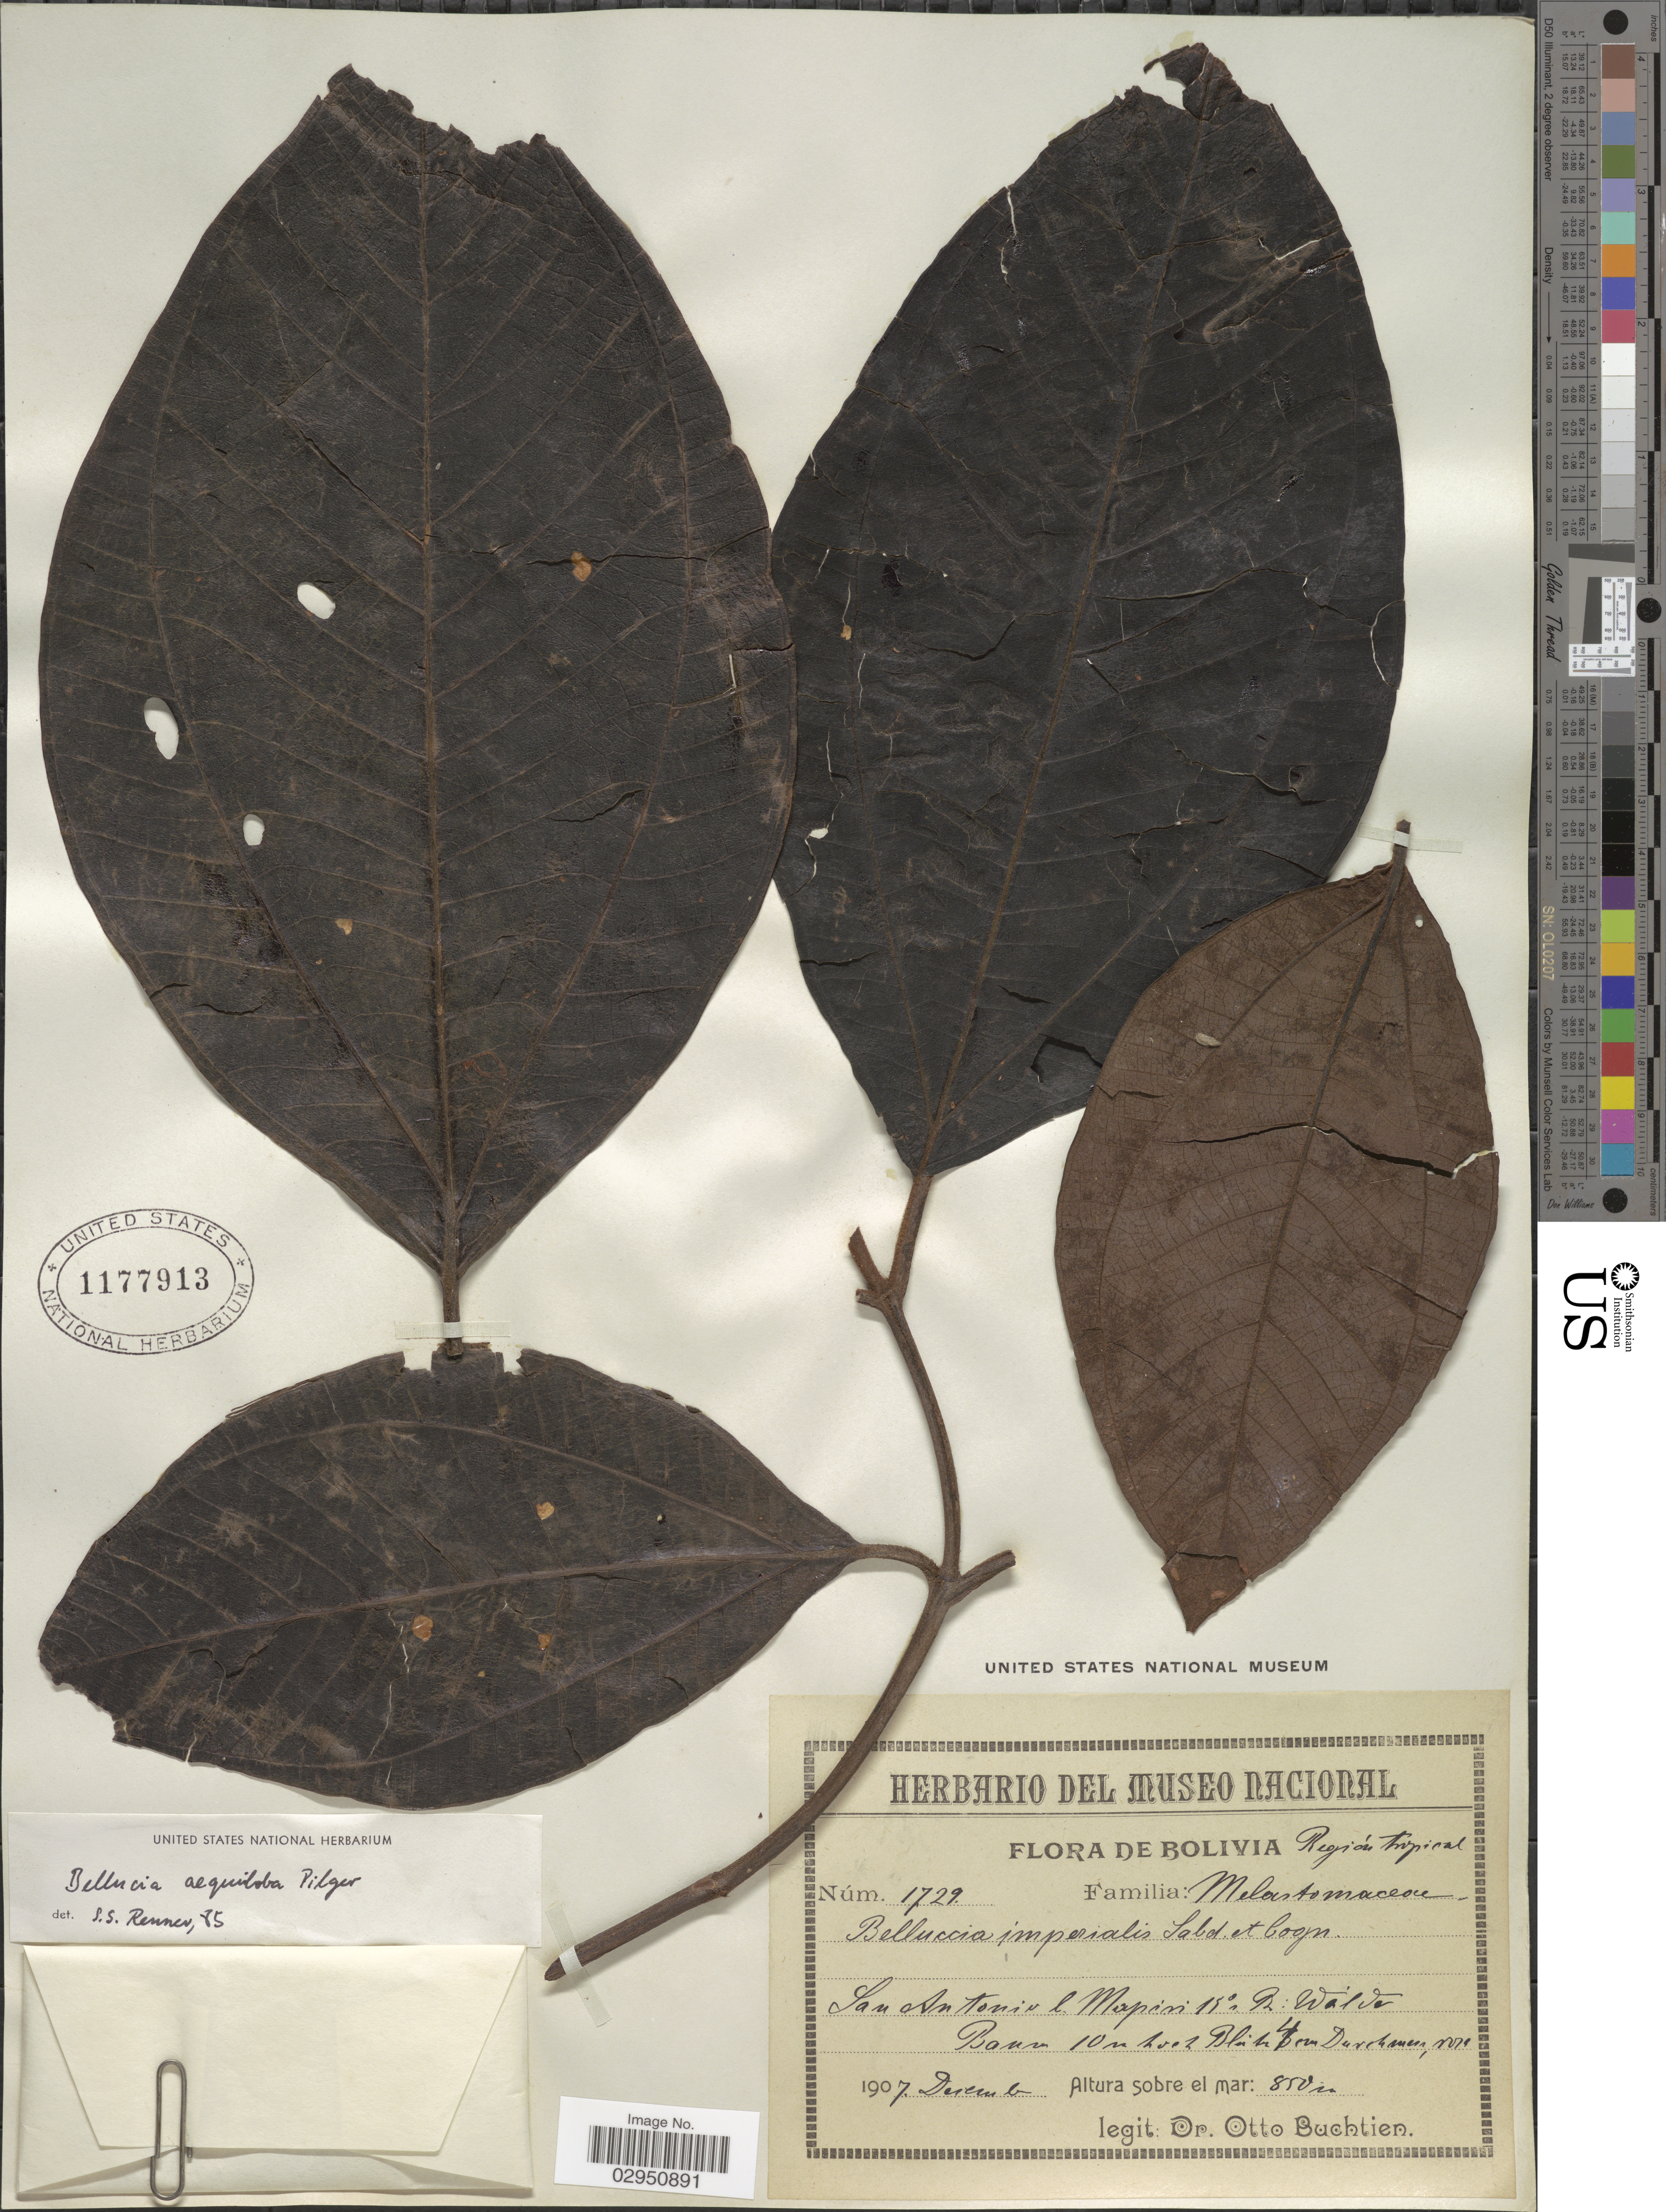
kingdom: Plantae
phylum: Tracheophyta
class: Magnoliopsida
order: Myrtales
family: Melastomataceae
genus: Bellucia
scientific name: Bellucia aequiloba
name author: Pilg.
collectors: O. Buchtien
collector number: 1729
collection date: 1907-12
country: Bolivia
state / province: La Paz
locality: San Antonio l. Mapiri 15° s. Br.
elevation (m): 850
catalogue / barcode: US 1177913